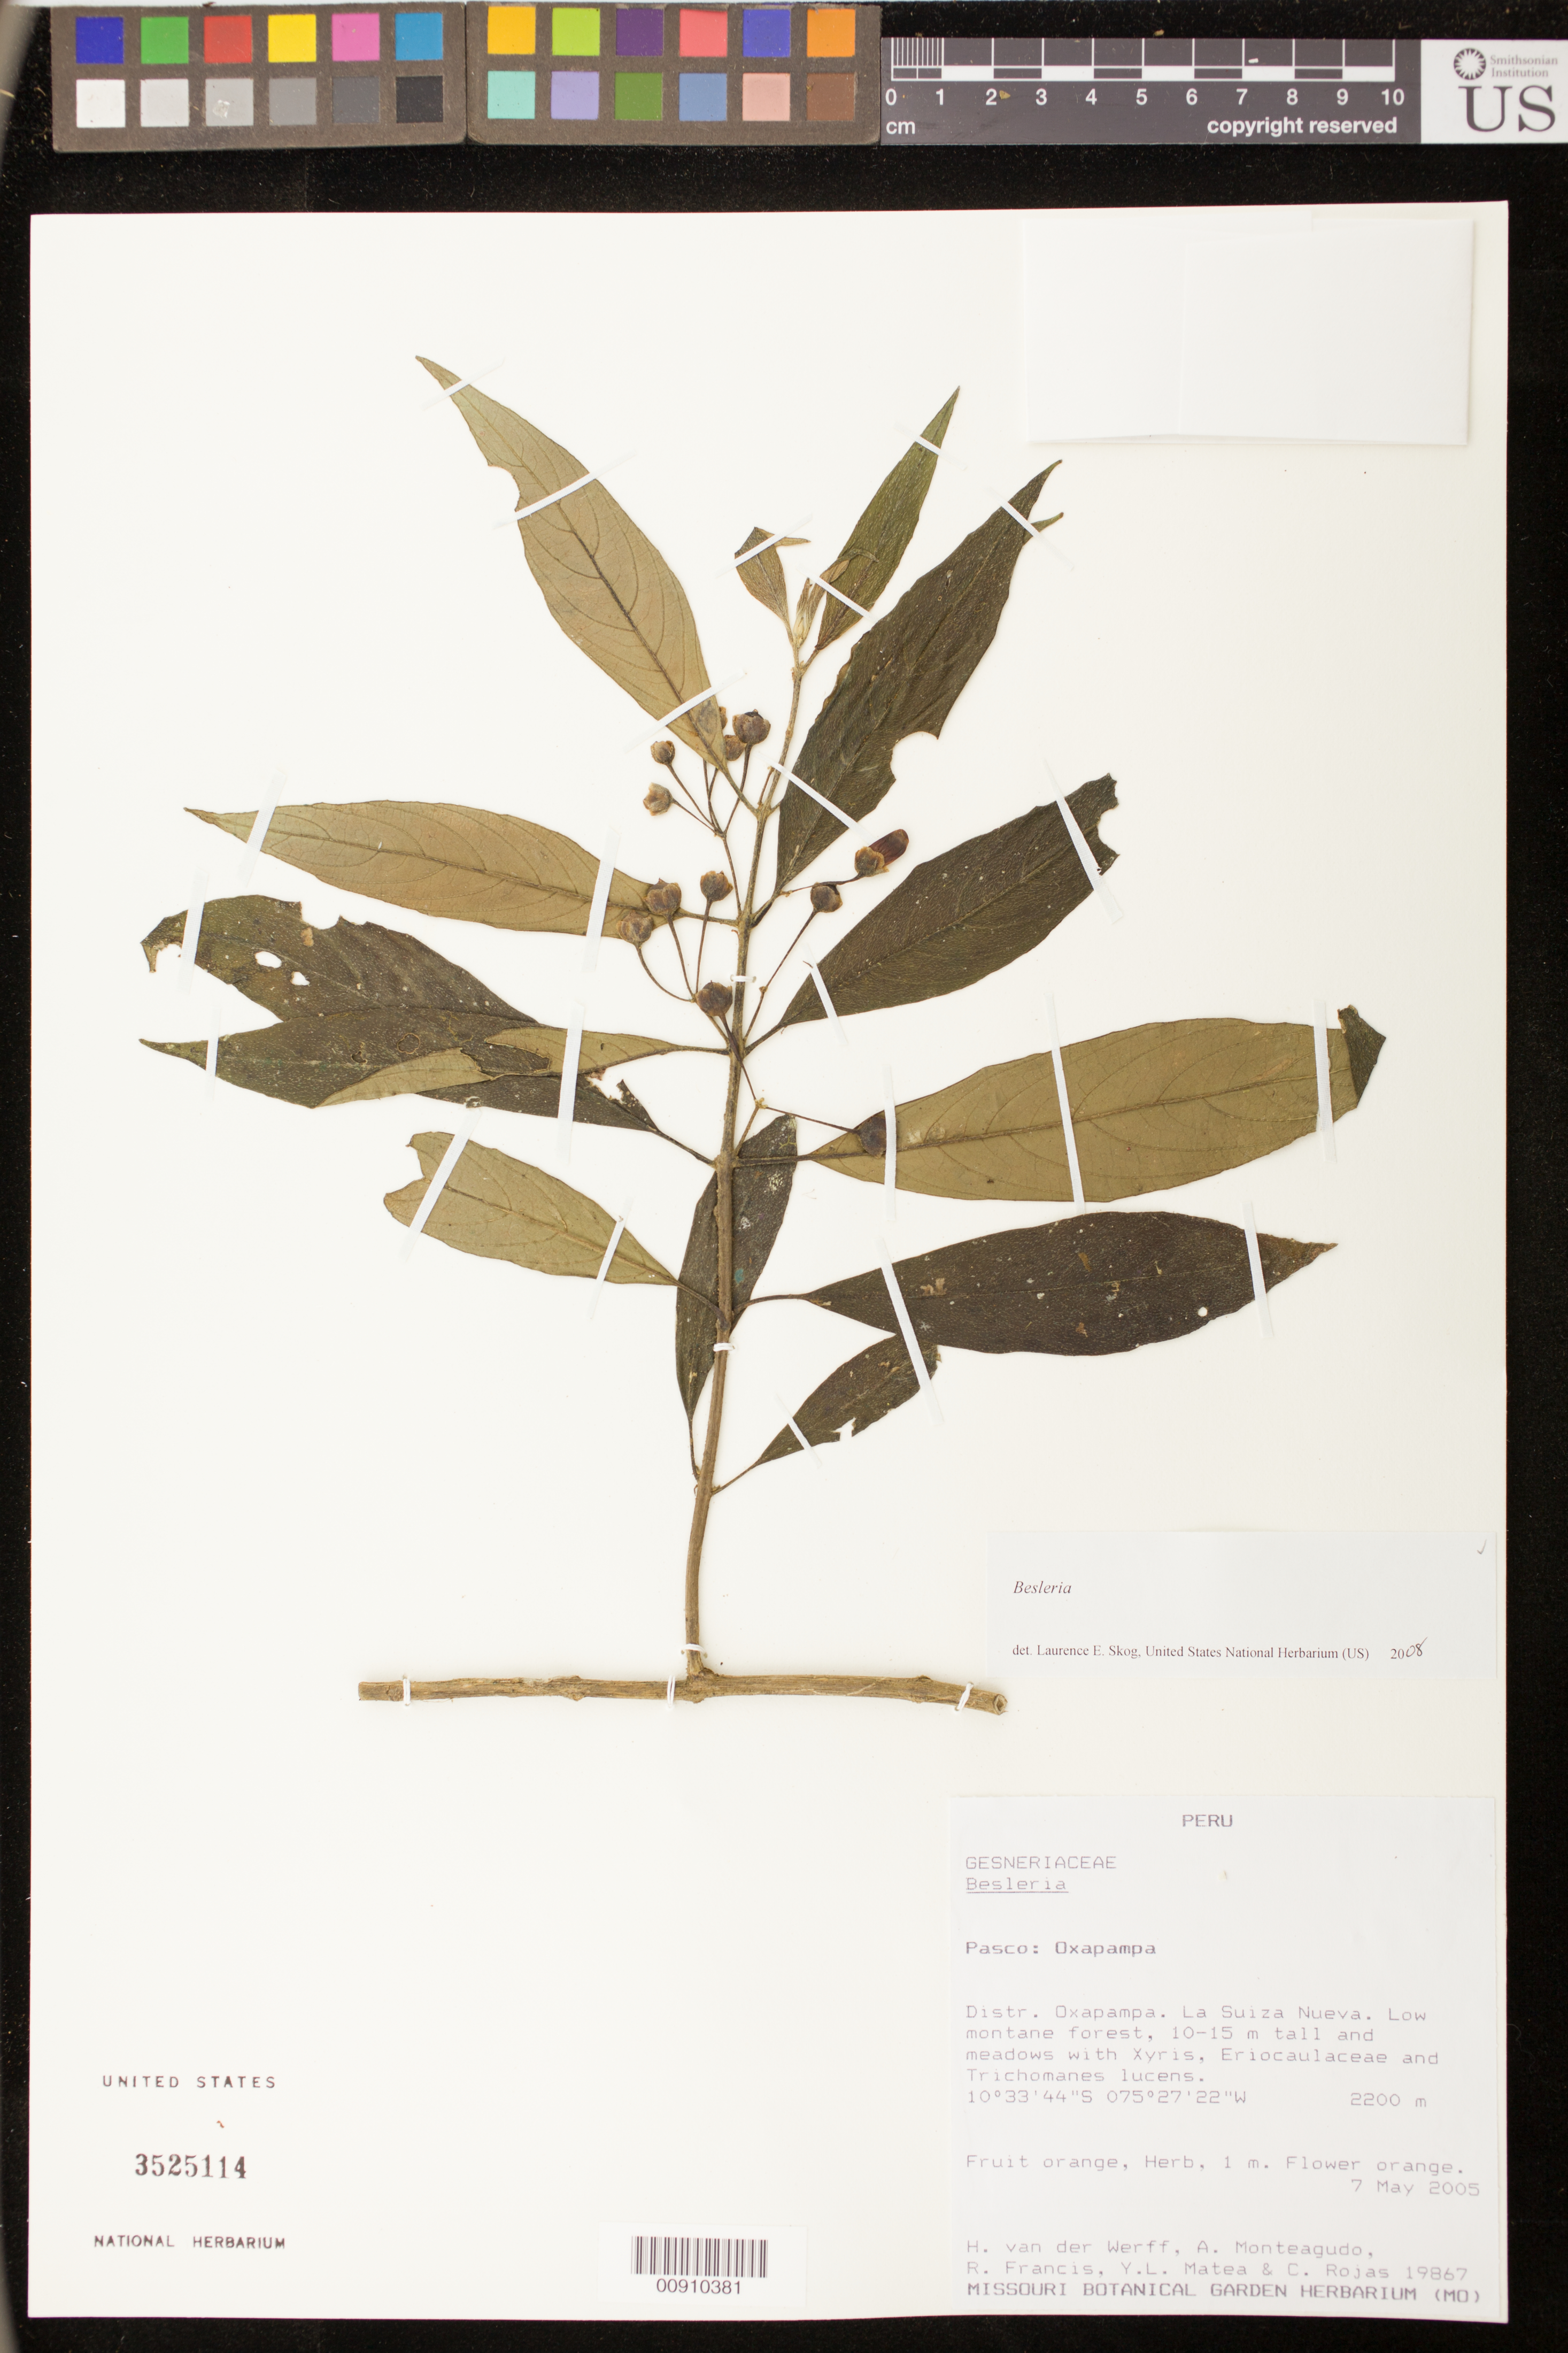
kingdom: Plantae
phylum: Tracheophyta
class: Magnoliopsida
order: Lamiales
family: Gesneriaceae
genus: Besleria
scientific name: Besleria sp.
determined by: Skog, Laurence E.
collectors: H. van der Werff & et al.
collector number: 19867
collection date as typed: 07 May 2005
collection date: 2005-05-07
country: Peru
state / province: Pasco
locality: Pasco: Oxapampa. Distr. Oxapampa. La Suiza Nueva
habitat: Low montane forest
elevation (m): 2200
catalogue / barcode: US 3525114